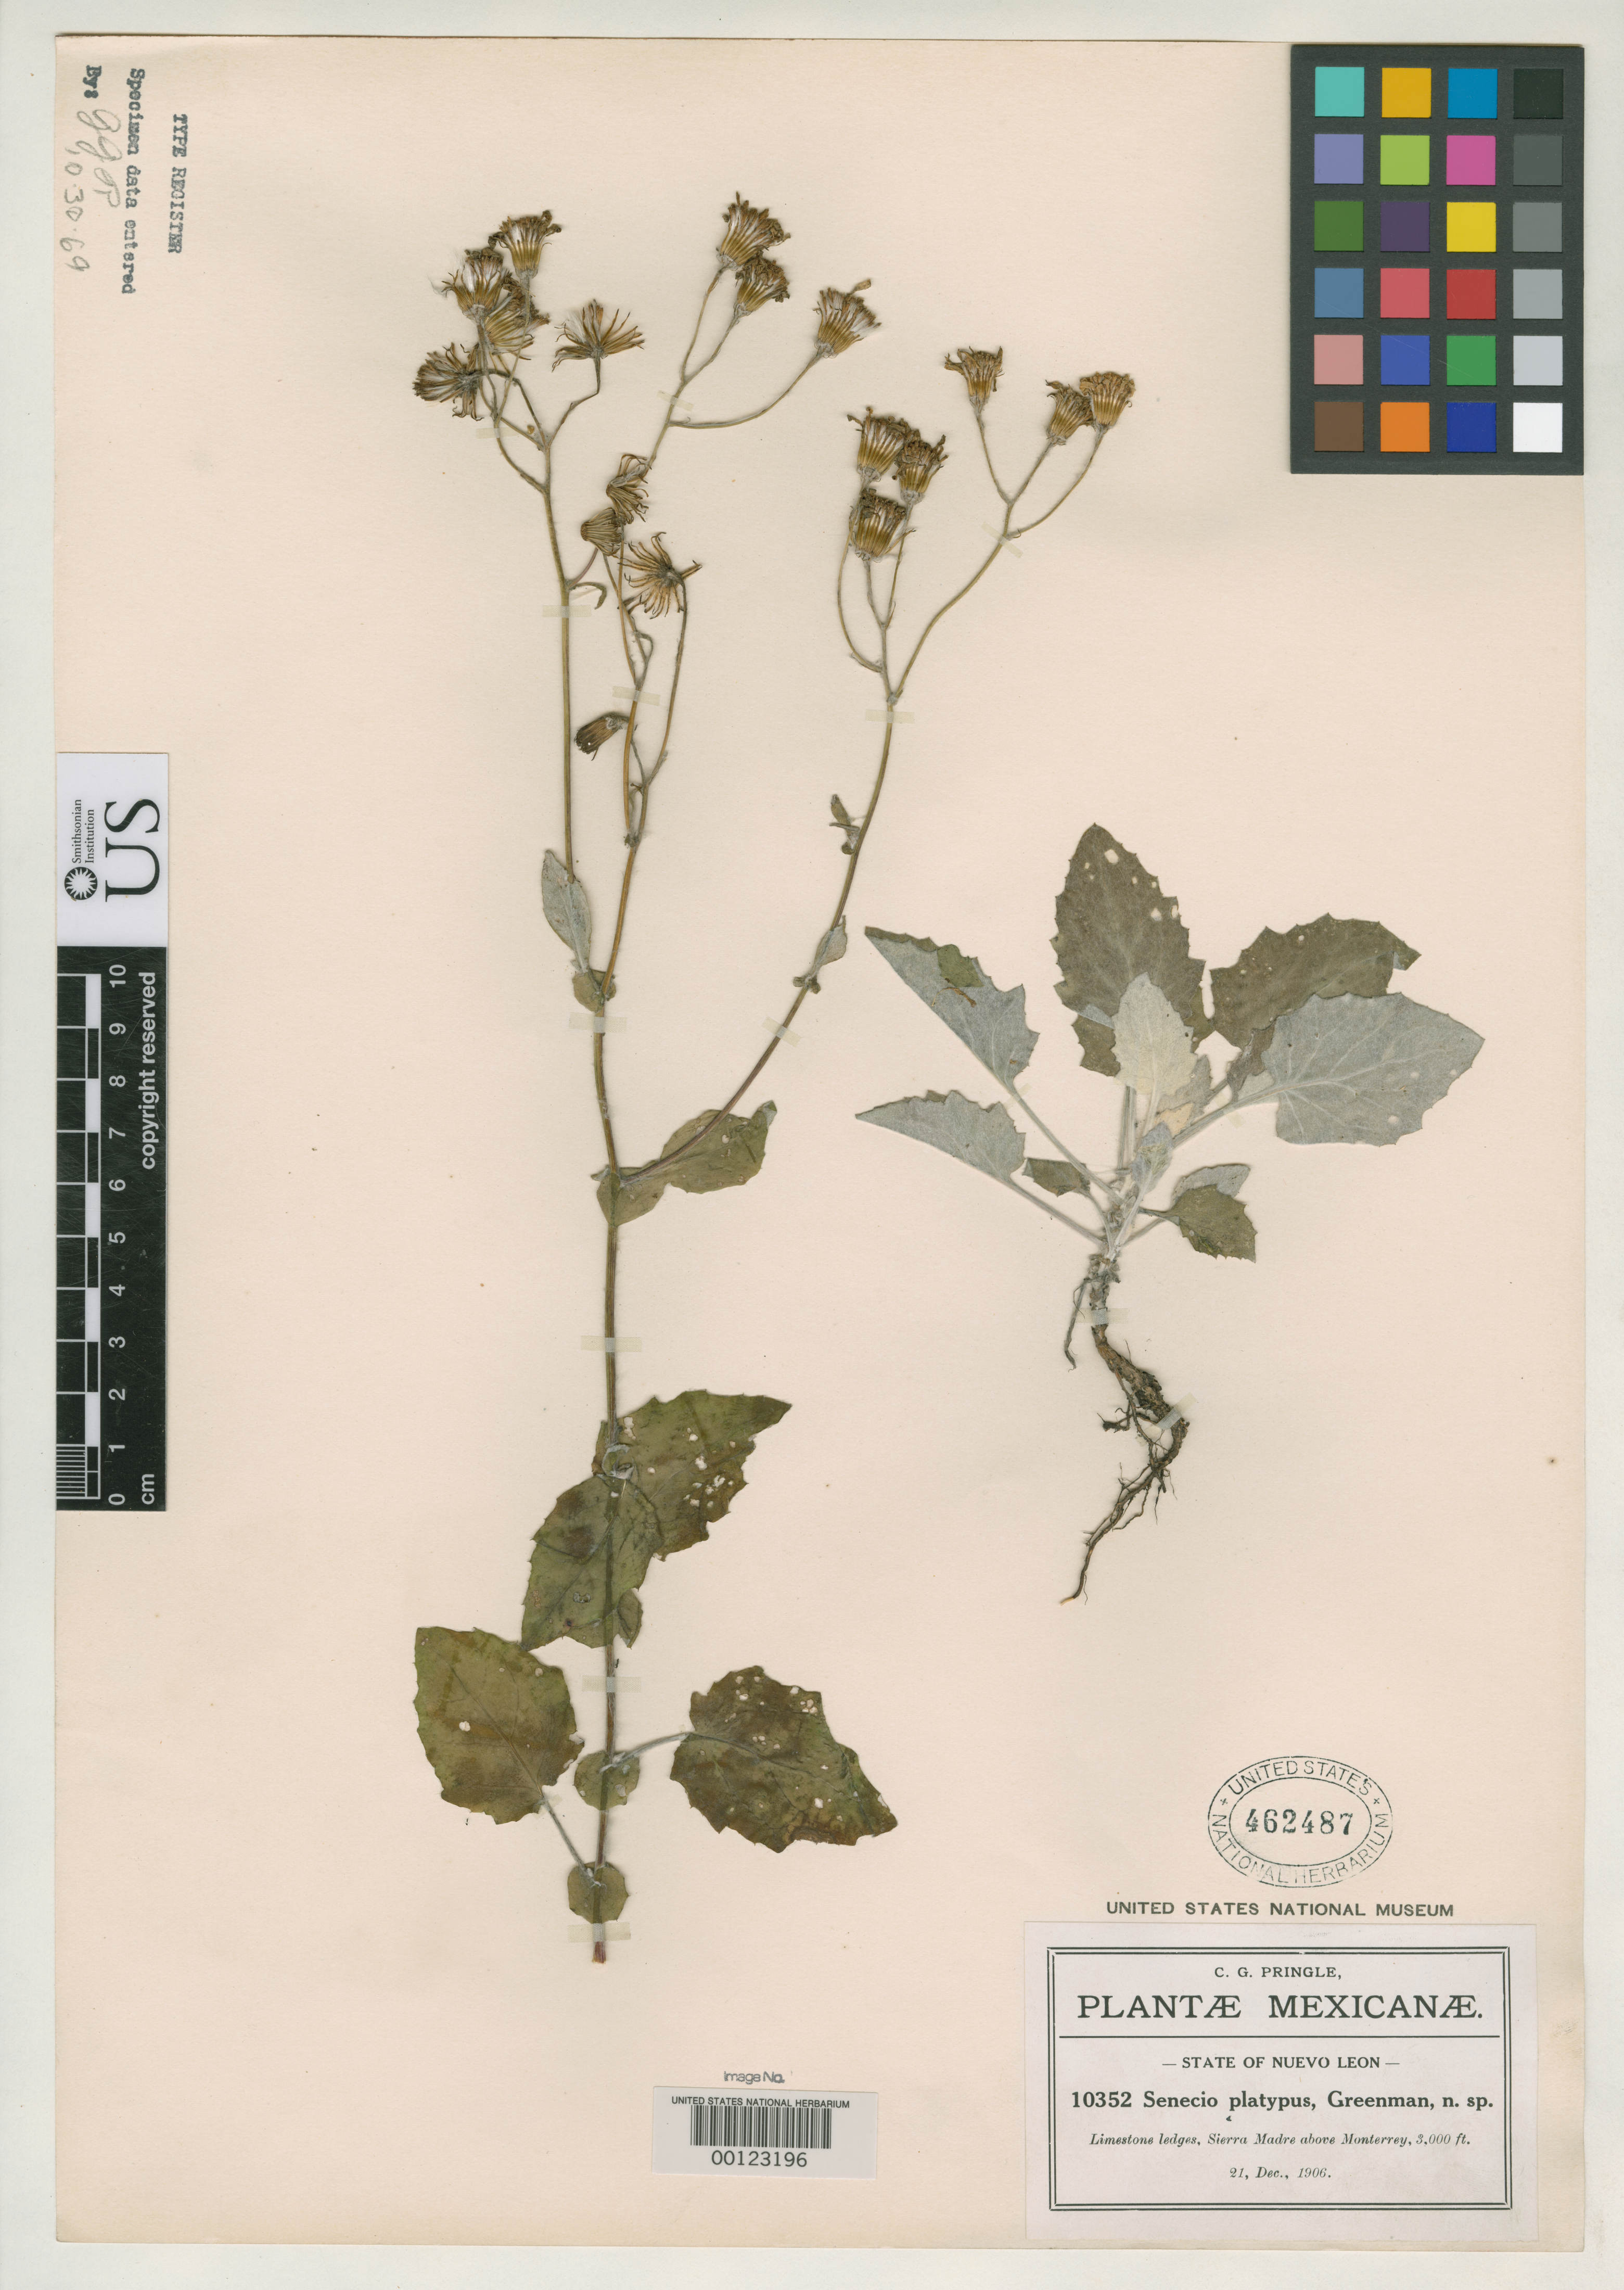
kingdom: Plantae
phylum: Tracheophyta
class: Magnoliopsida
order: Asterales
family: Asteraceae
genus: Senecio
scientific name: Senecio platypus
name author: Greenm.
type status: Isotype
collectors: C. G. Pringle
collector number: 10352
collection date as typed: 21 Dec 1906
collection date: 1906-12-21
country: Mexico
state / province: Nuevo León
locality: Sierra Madre near Monterrey.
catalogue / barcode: US 462487